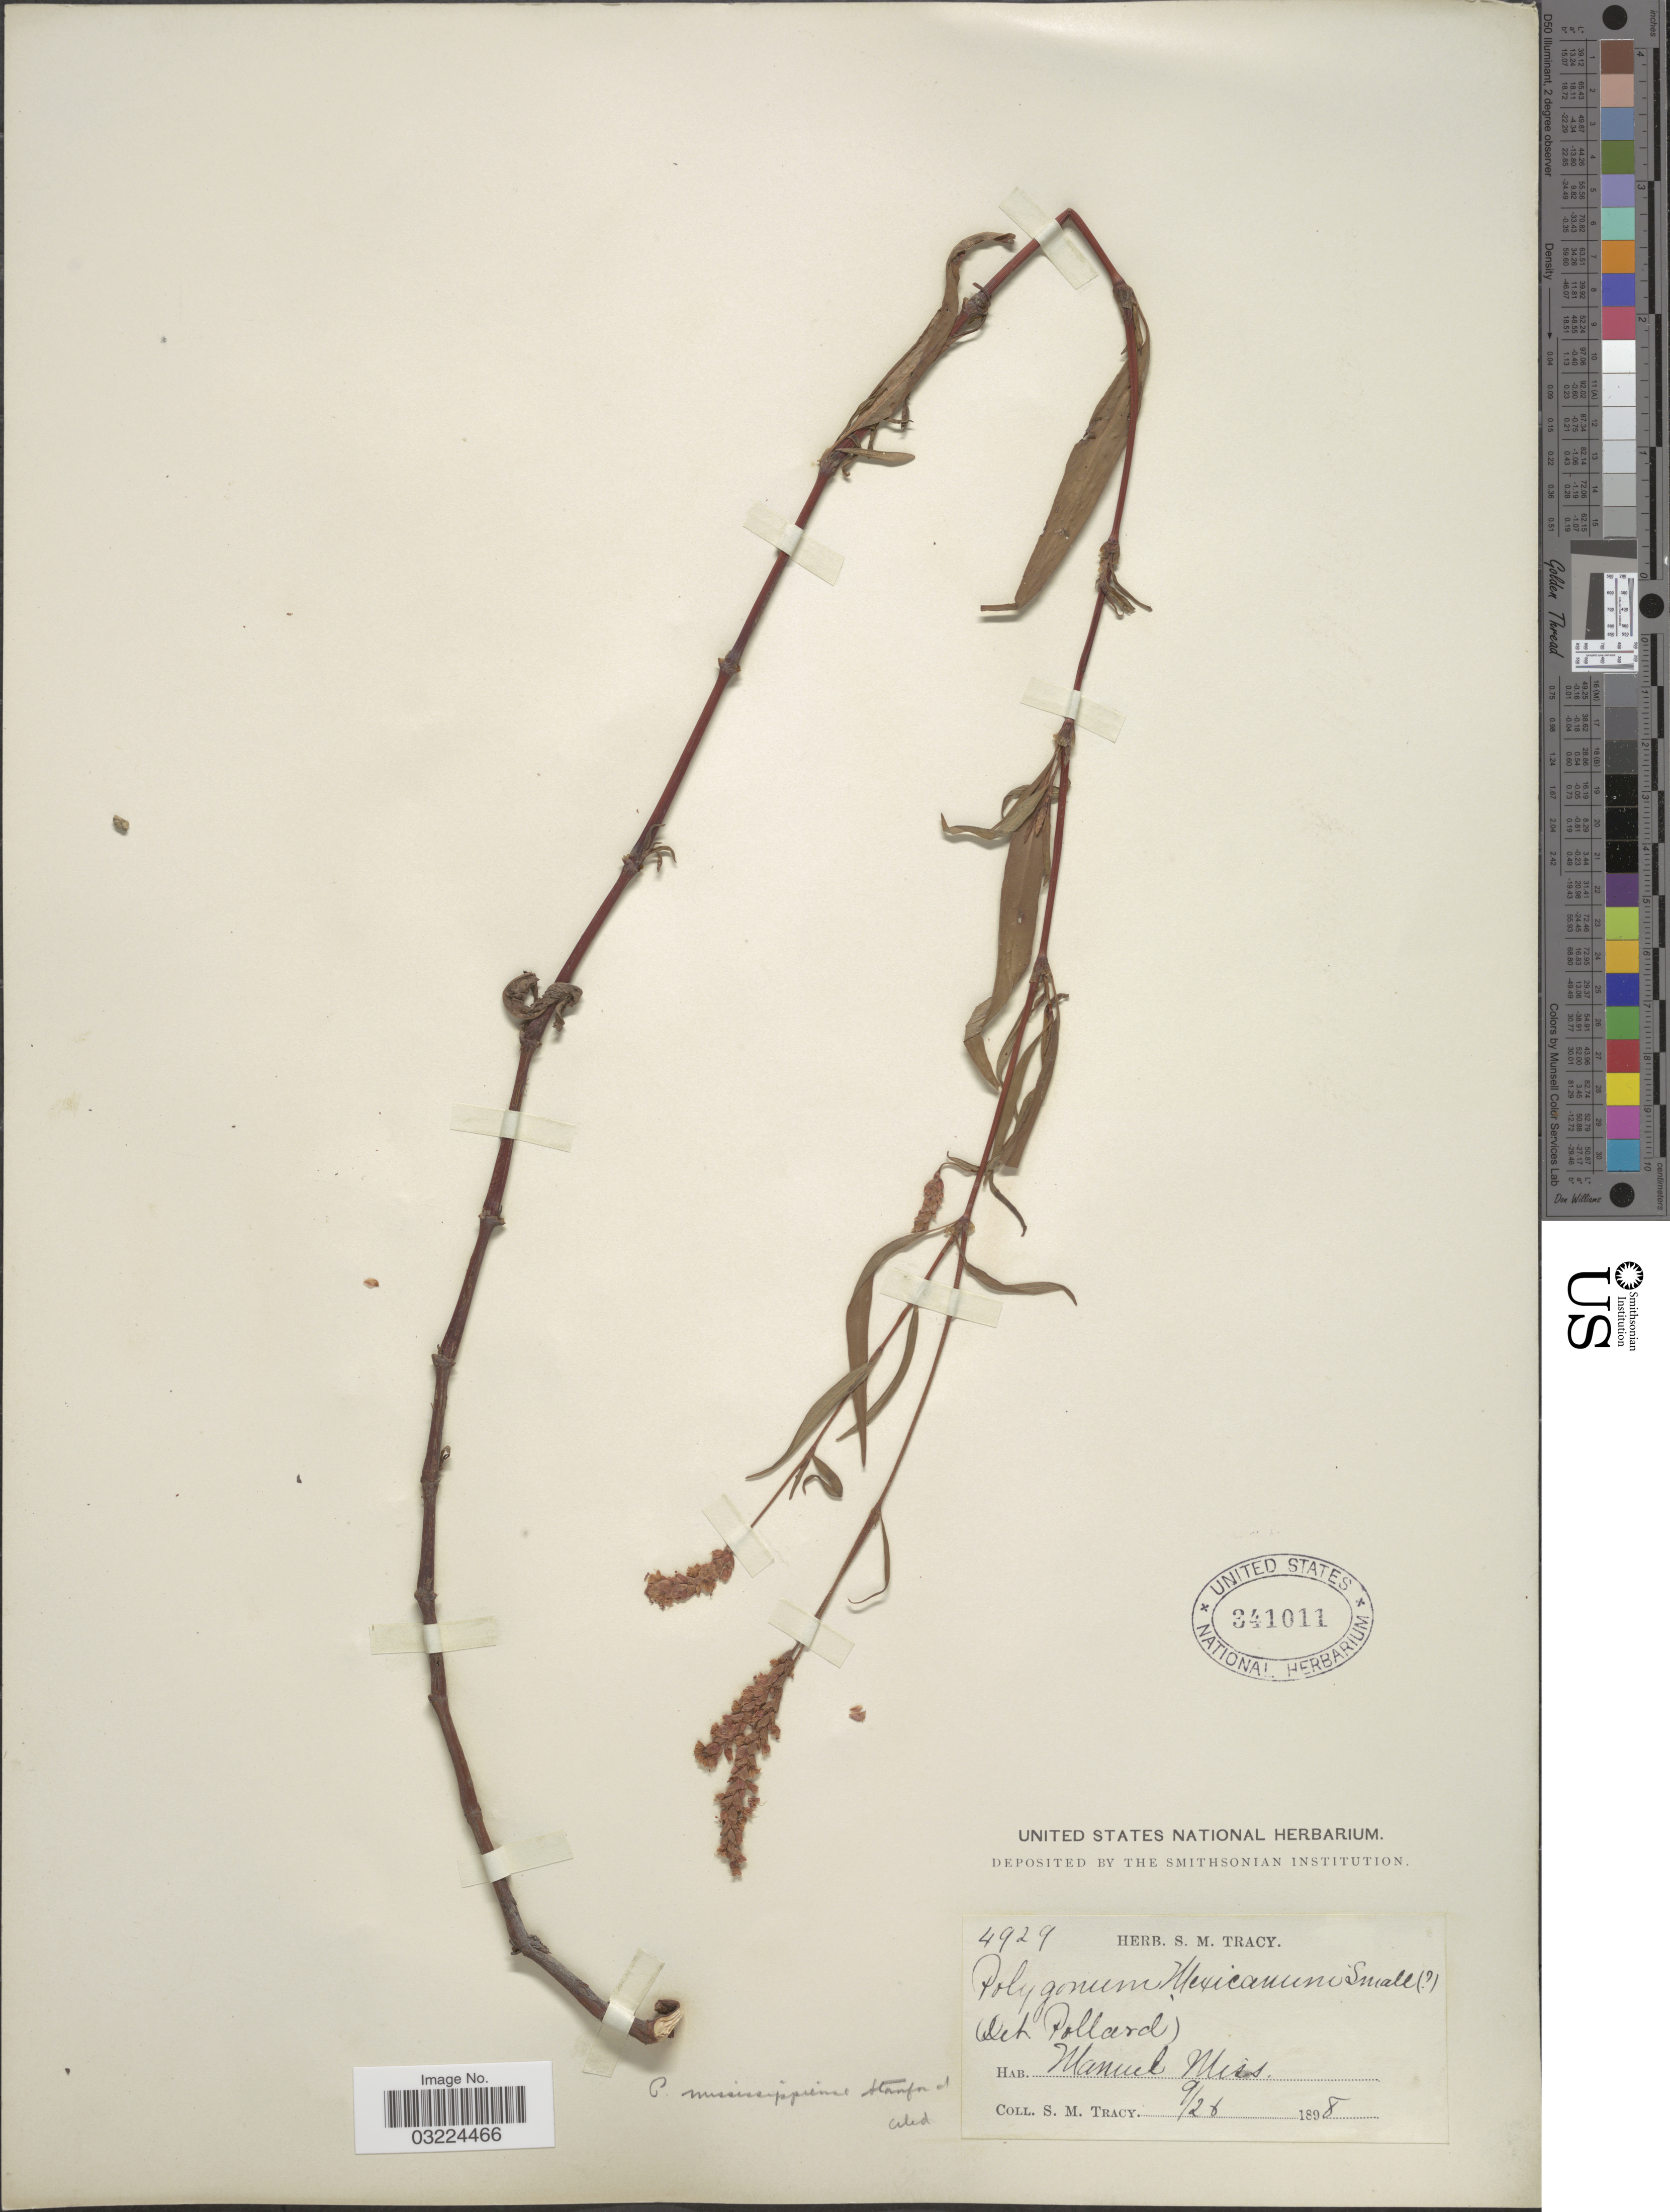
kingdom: Plantae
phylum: Tracheophyta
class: Magnoliopsida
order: Caryophyllales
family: Polygonaceae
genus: Persicaria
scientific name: Persicaria pensylvanica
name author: (L.) M. Gómez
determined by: Atha, D. E.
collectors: S. M. Tracy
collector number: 4929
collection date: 1898-09-26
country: United States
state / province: Mississippi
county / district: Pearl River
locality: McNeill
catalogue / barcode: US 341011